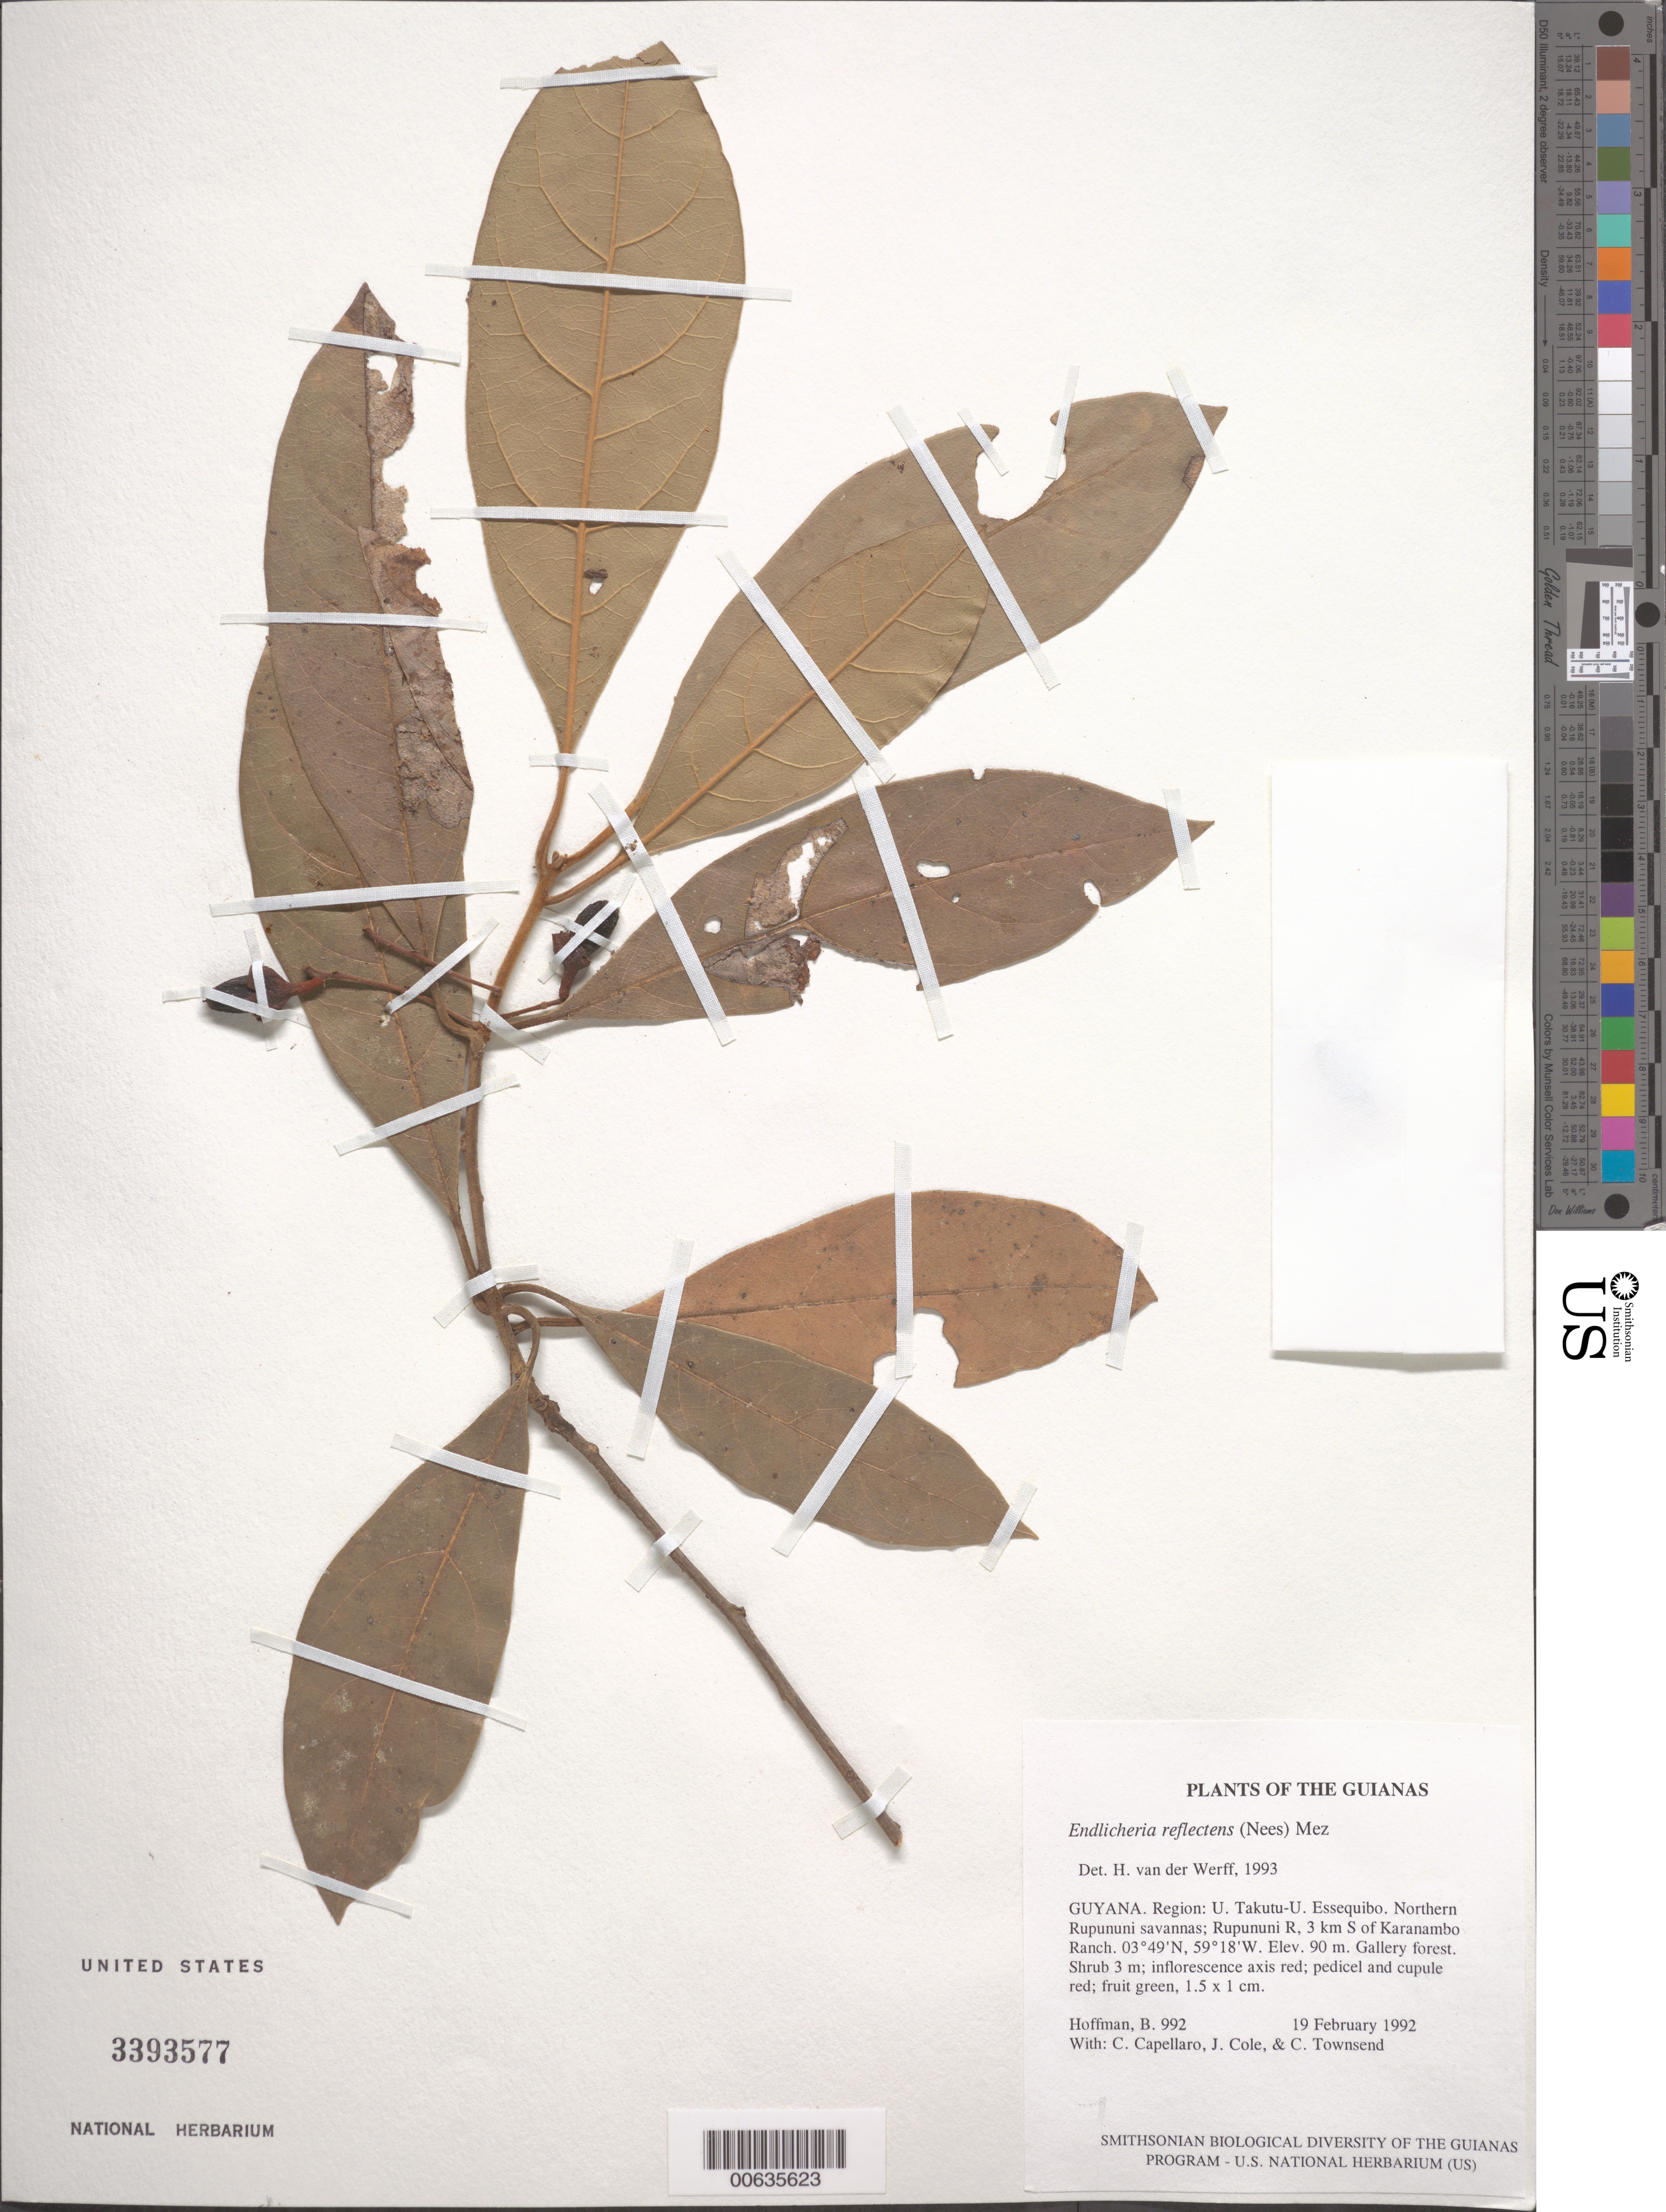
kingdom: Plantae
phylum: Tracheophyta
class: Magnoliopsida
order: Laurales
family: Lauraceae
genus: Endlicheria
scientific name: Endlicheria reflectens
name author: (Nees) Mez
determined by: van der Werff, H., (MO), Missouri Botanical Garden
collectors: B. Hoffman, C. Capellaro, J. Cole & C. Townsend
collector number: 992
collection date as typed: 19 February 1992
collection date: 1992-02-19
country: Guyana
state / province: U. Takutu-U. Essequibo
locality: Northern Rupununi savannas; Rupununi River, 3 km S of Karanambo Ranch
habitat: Gallery forest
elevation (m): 90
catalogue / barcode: US 3393577